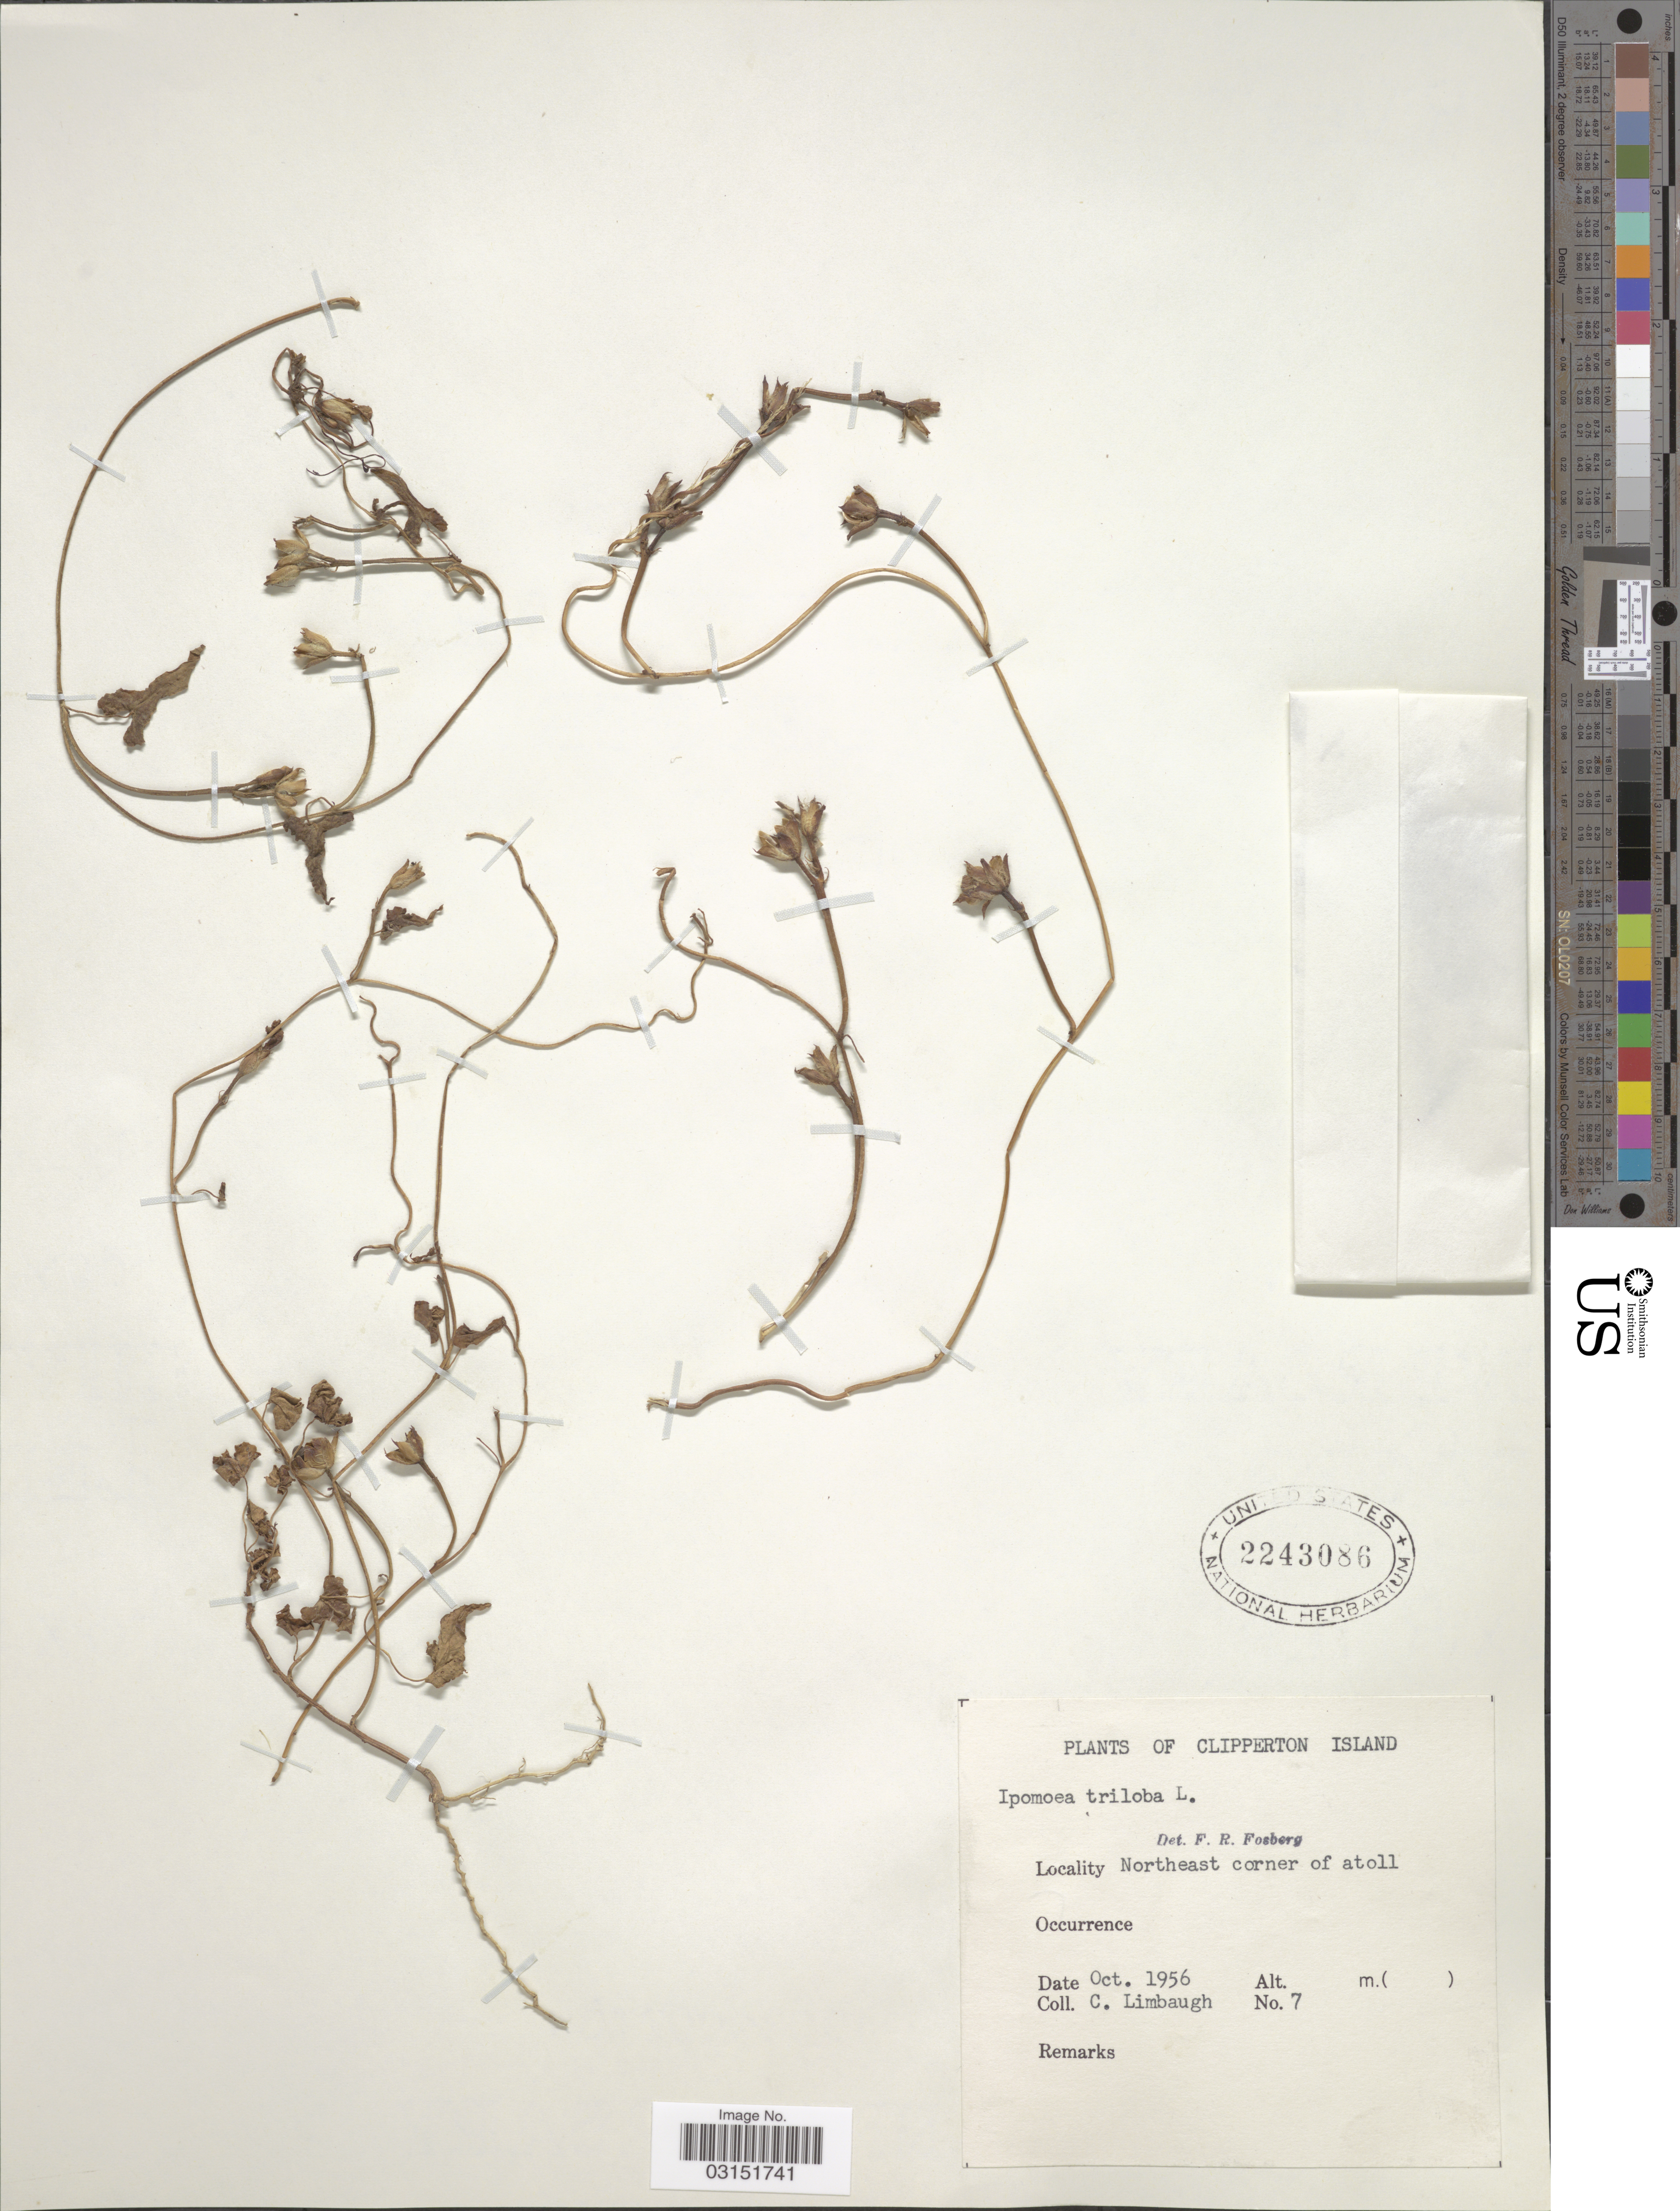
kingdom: Plantae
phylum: Tracheophyta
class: Magnoliopsida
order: Solanales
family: Convolvulaceae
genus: Ipomoea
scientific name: Ipomoea triloba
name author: L.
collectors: C. Limbaugh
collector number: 7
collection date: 1956-10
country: Central Am. Pac. Islands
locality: Clipperton Island. Northeast corner of atoll.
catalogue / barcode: US 2243086